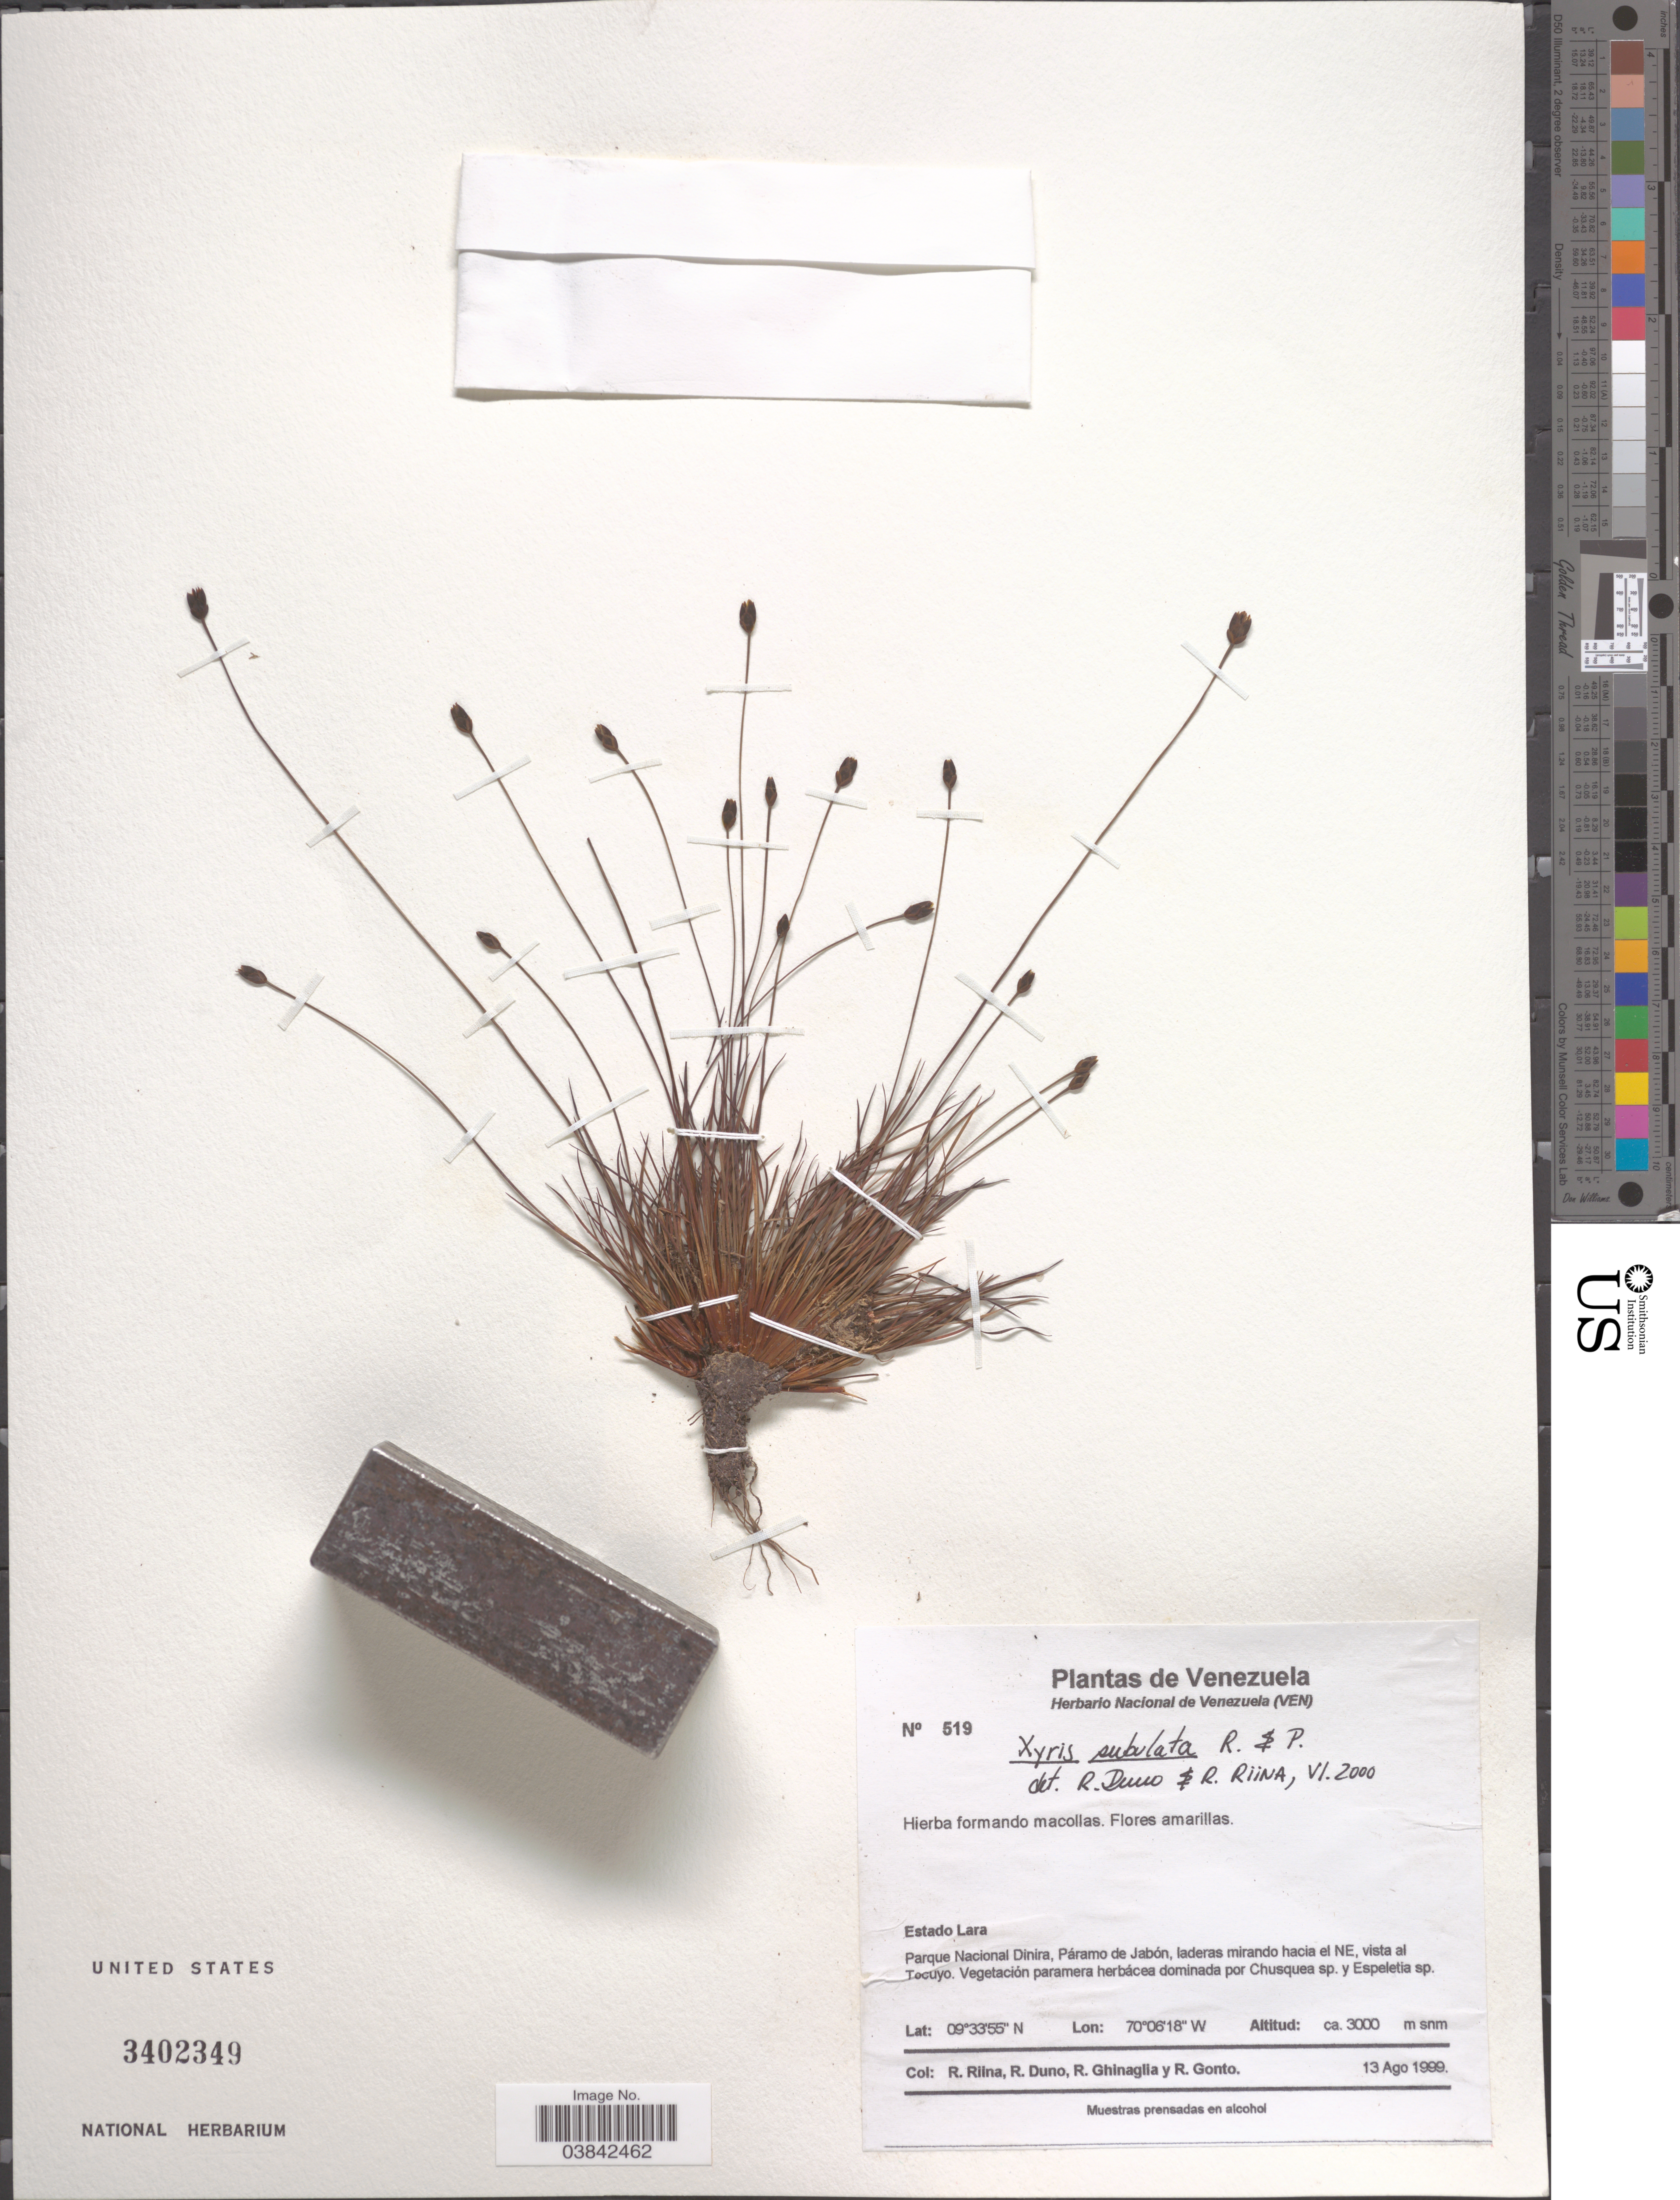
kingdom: Plantae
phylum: Tracheophyta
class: Liliopsida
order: Poales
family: Xyridaceae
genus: Xyris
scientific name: Xyris subulata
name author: Ruiz & Pav.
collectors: R. Riina, R. Duno, R. Ghinaglia & R. Gonto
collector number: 519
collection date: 1999-08-13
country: Venezuela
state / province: Lara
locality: Estado Lara. Parque Nacional Dinira, Páramo de Jabón, laderas mirando hacia el NE, vista al Tocuyo.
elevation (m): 3000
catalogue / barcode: US 3402349